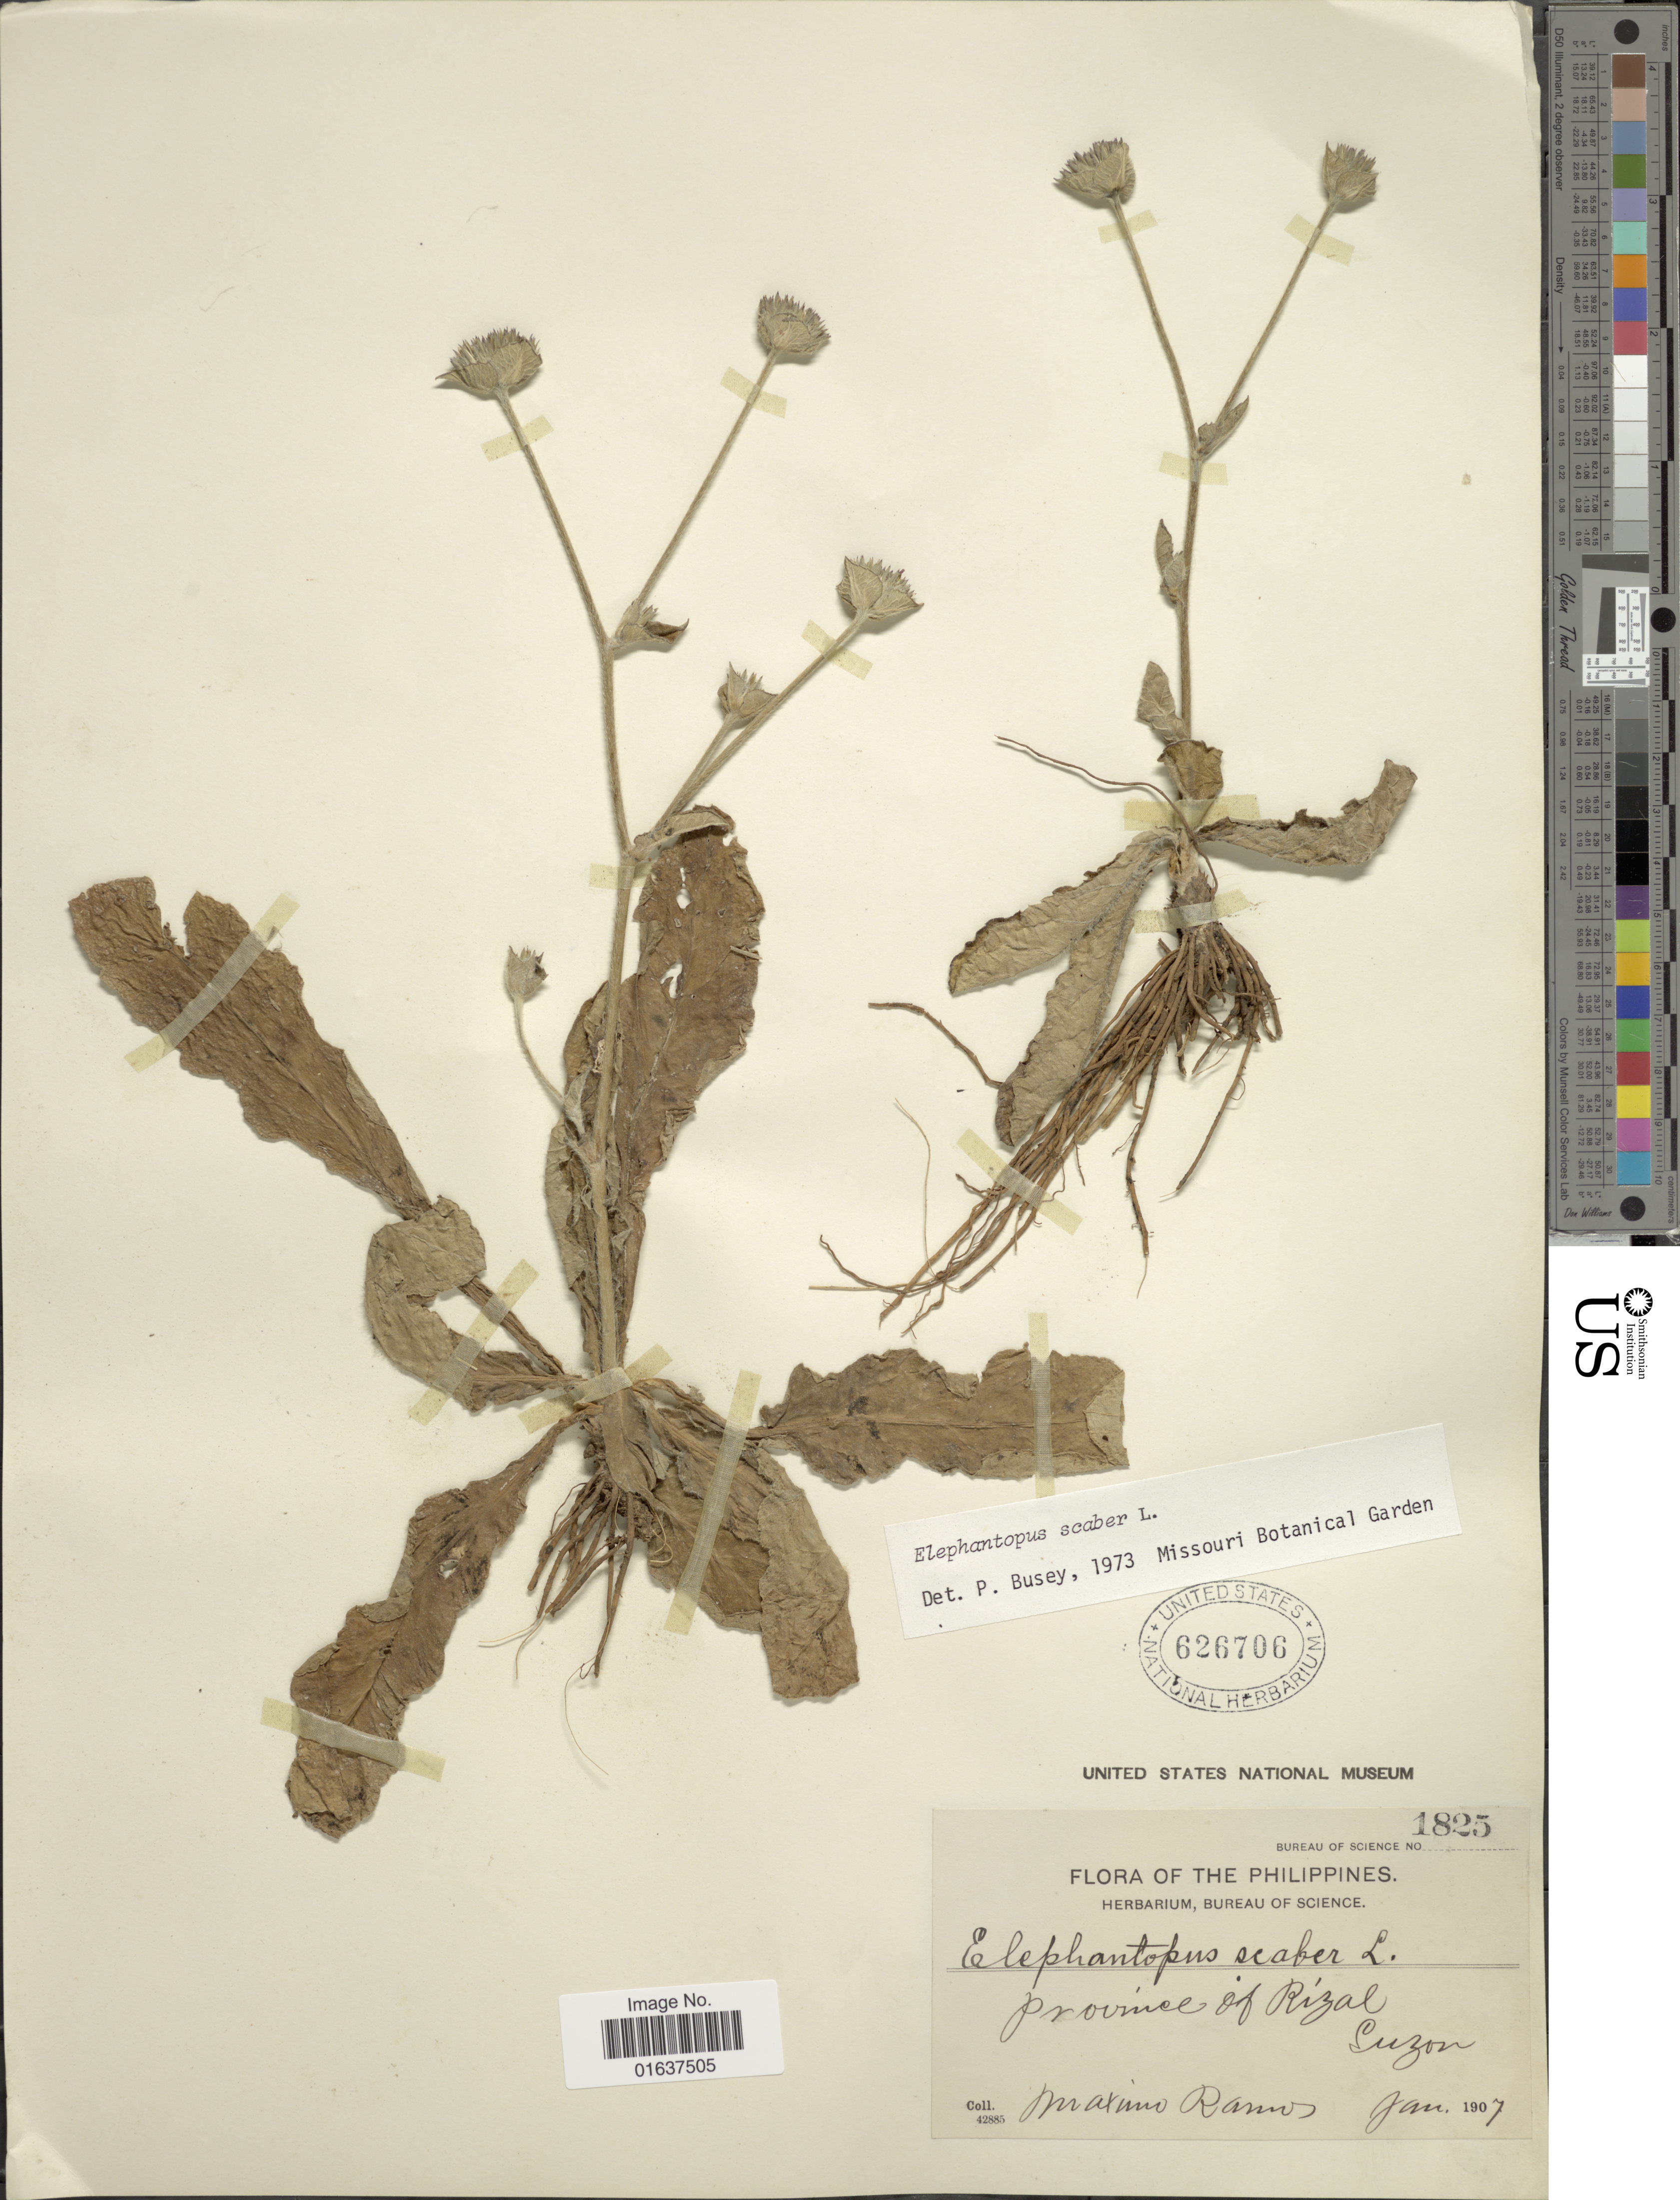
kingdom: Plantae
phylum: Tracheophyta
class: Magnoliopsida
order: Asterales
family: Asteraceae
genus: Elephantopus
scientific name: Elephantopus scaber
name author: L.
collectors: M. Ramos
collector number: Bureau of Science 1825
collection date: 1907-01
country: Philippines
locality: Province of Rizal, Luzon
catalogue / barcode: US 626706